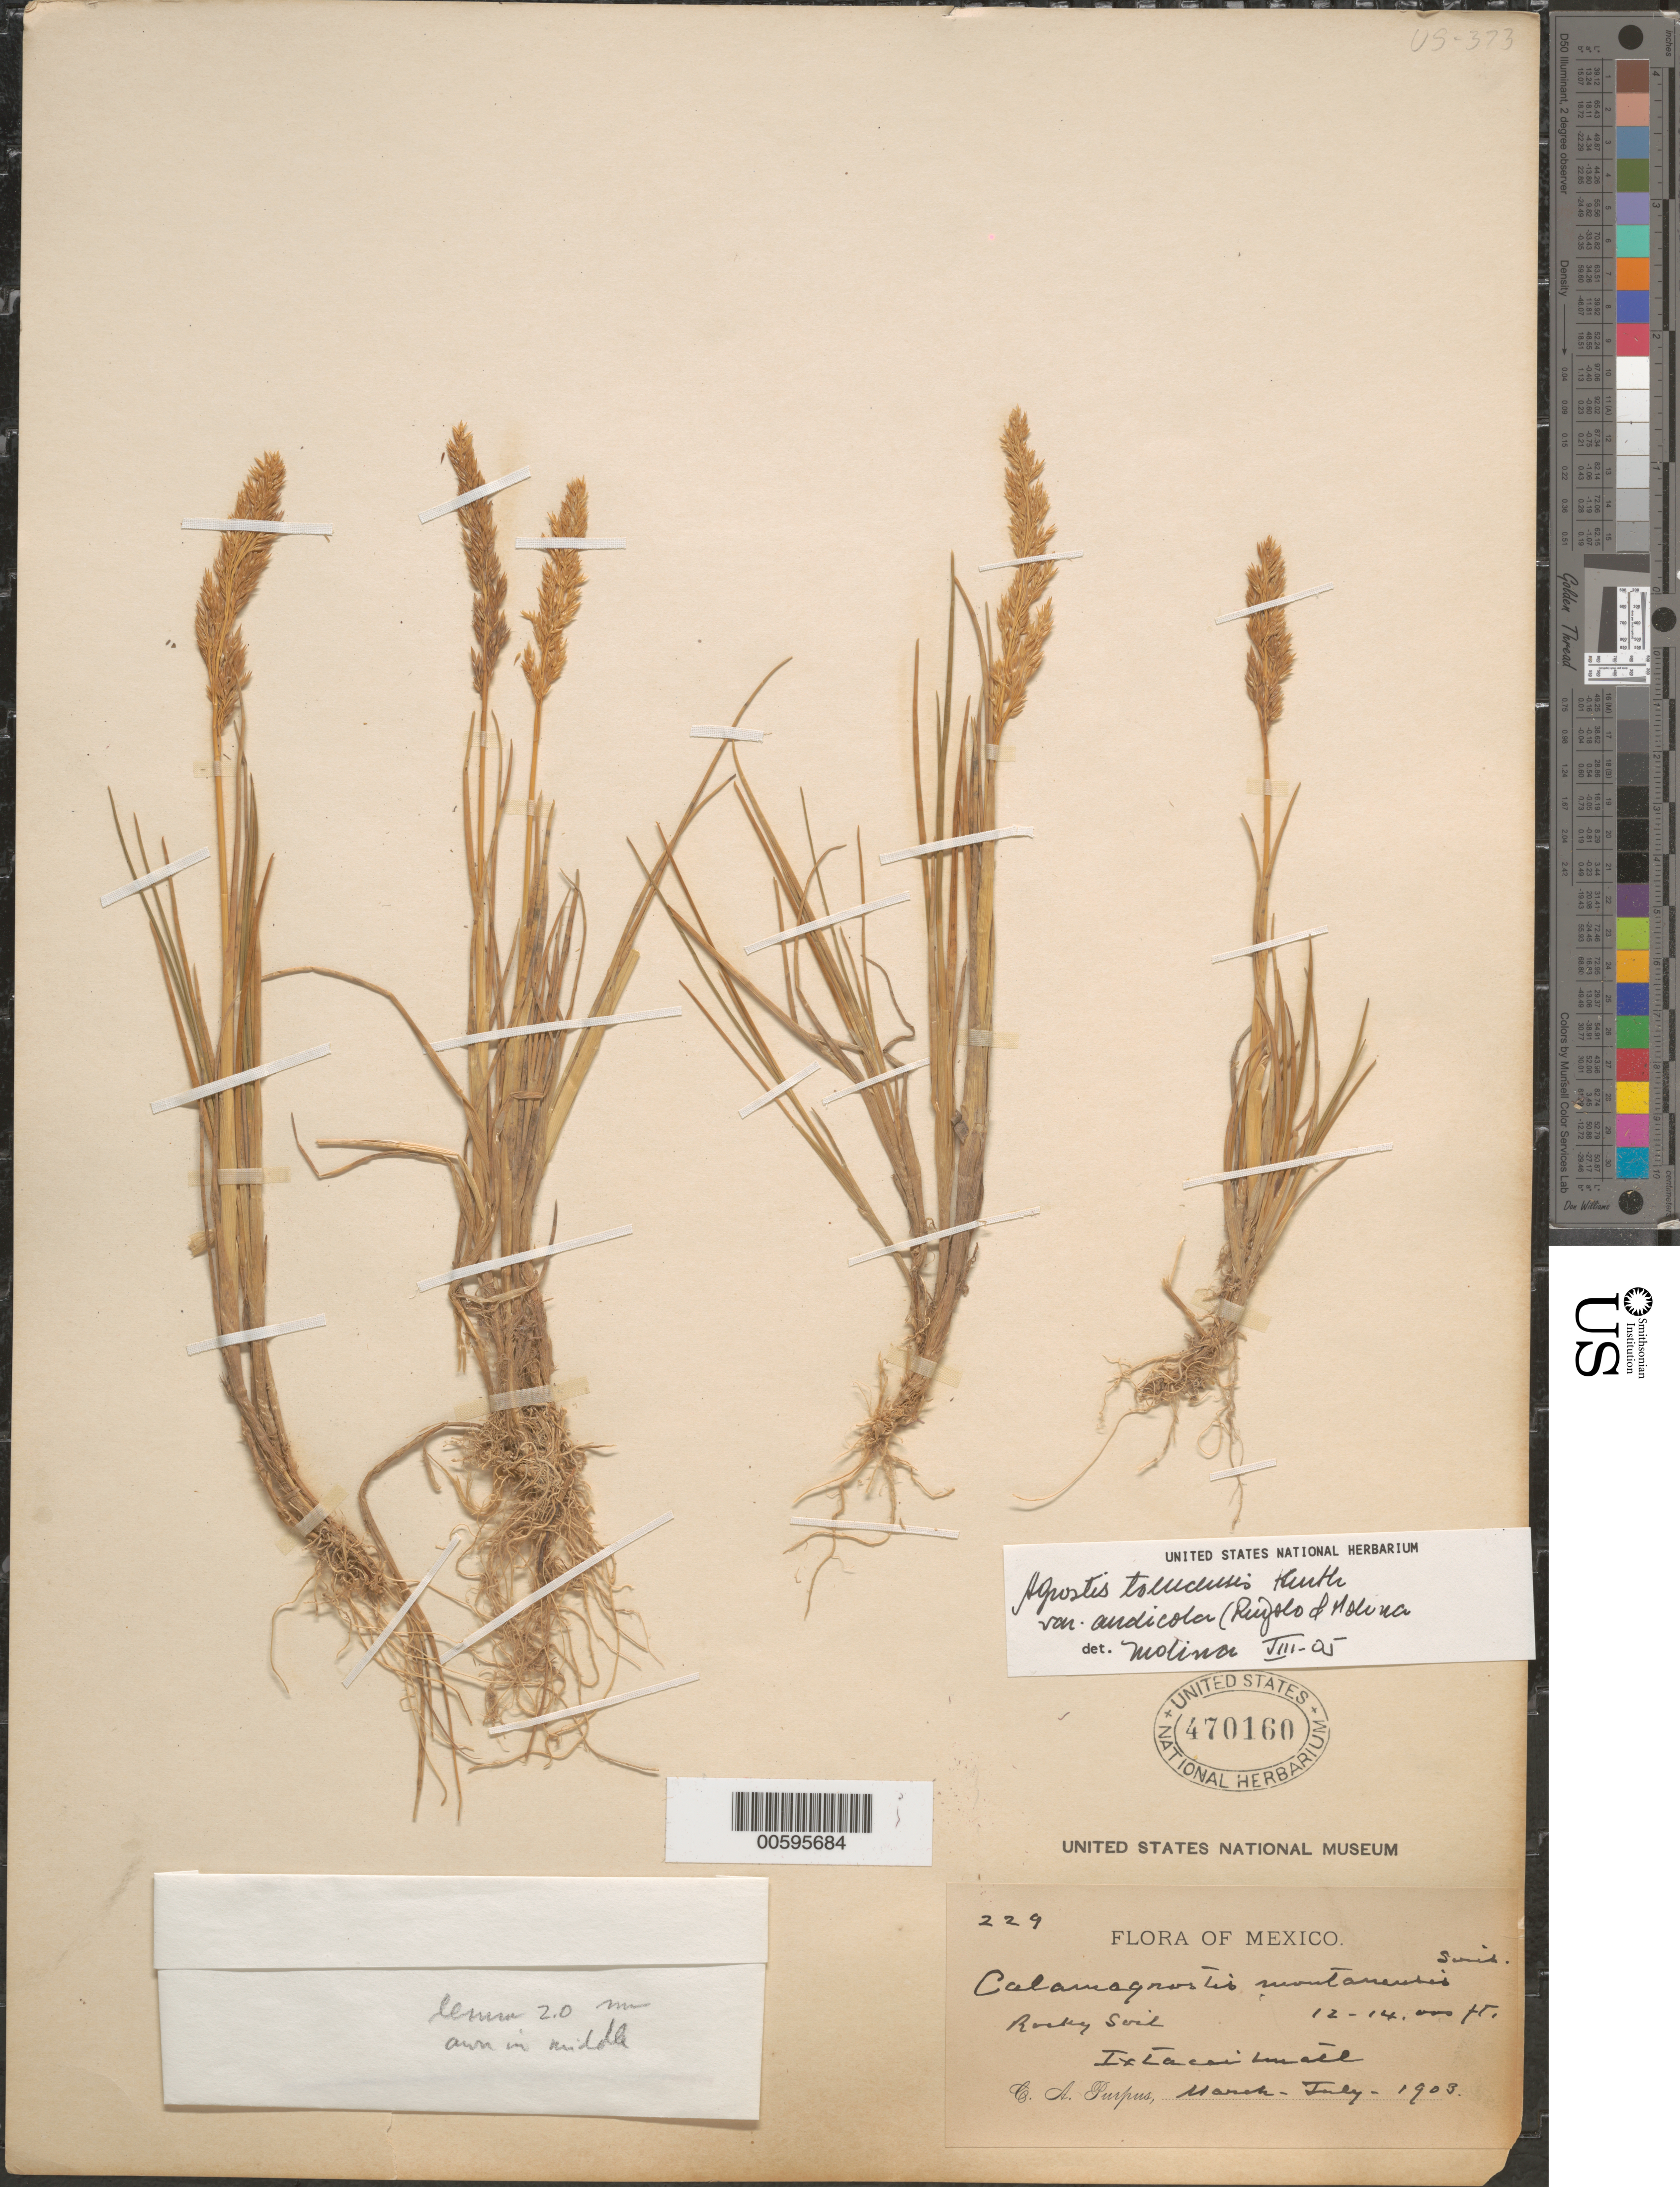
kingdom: Plantae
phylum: Tracheophyta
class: Liliopsida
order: Poales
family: Poaceae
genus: Agrostis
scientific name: Agrostis tolucensis var. andicola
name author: (Pilg.) Rúgolo & A.M. Molina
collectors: C. A. Purpus et al.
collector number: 229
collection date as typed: Mar 1903 to -- Jul 1903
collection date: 1903-03/1903-07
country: Mexico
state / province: México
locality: Ixtaccihuatl.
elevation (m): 4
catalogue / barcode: US 470160